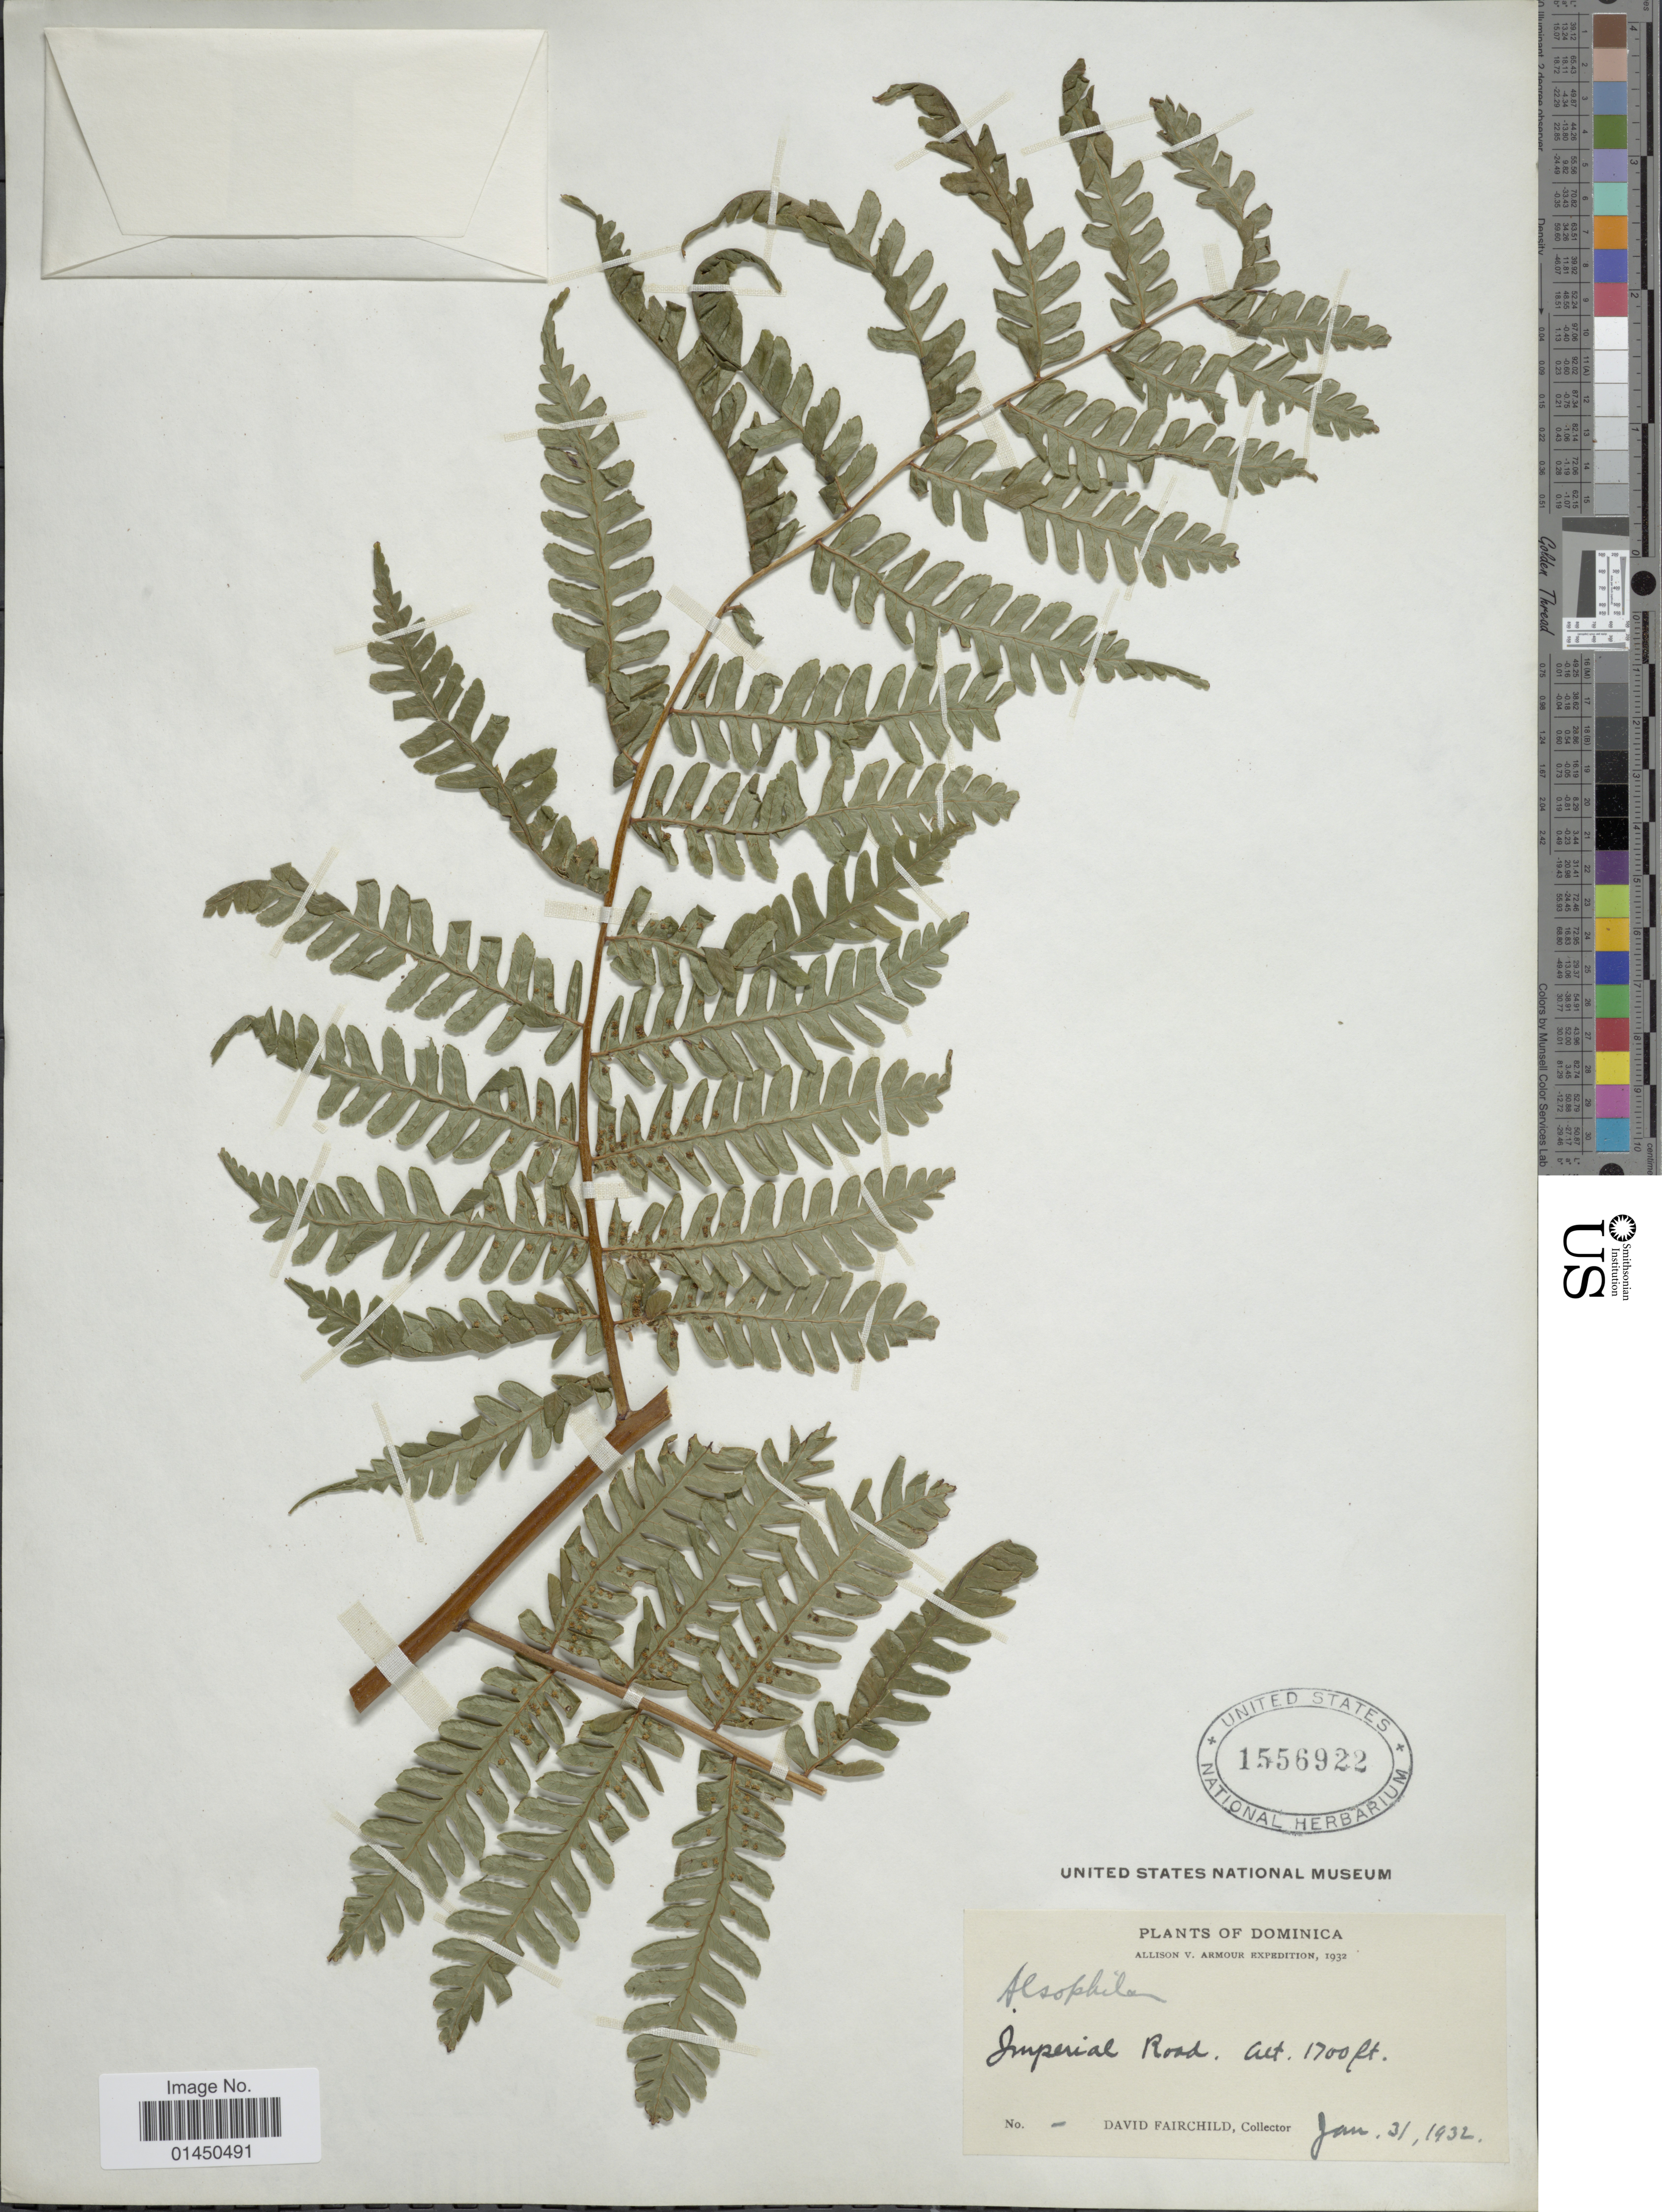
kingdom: Plantae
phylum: Tracheophyta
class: Polypodiopsida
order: Cyatheales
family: Cyatheaceae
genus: Cyathea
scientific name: Cyathea muricata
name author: (Willd.) Fée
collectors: D. Fairchild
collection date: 1932-01-31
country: Dominica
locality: Imperial Road.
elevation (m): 518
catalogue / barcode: US 1556922